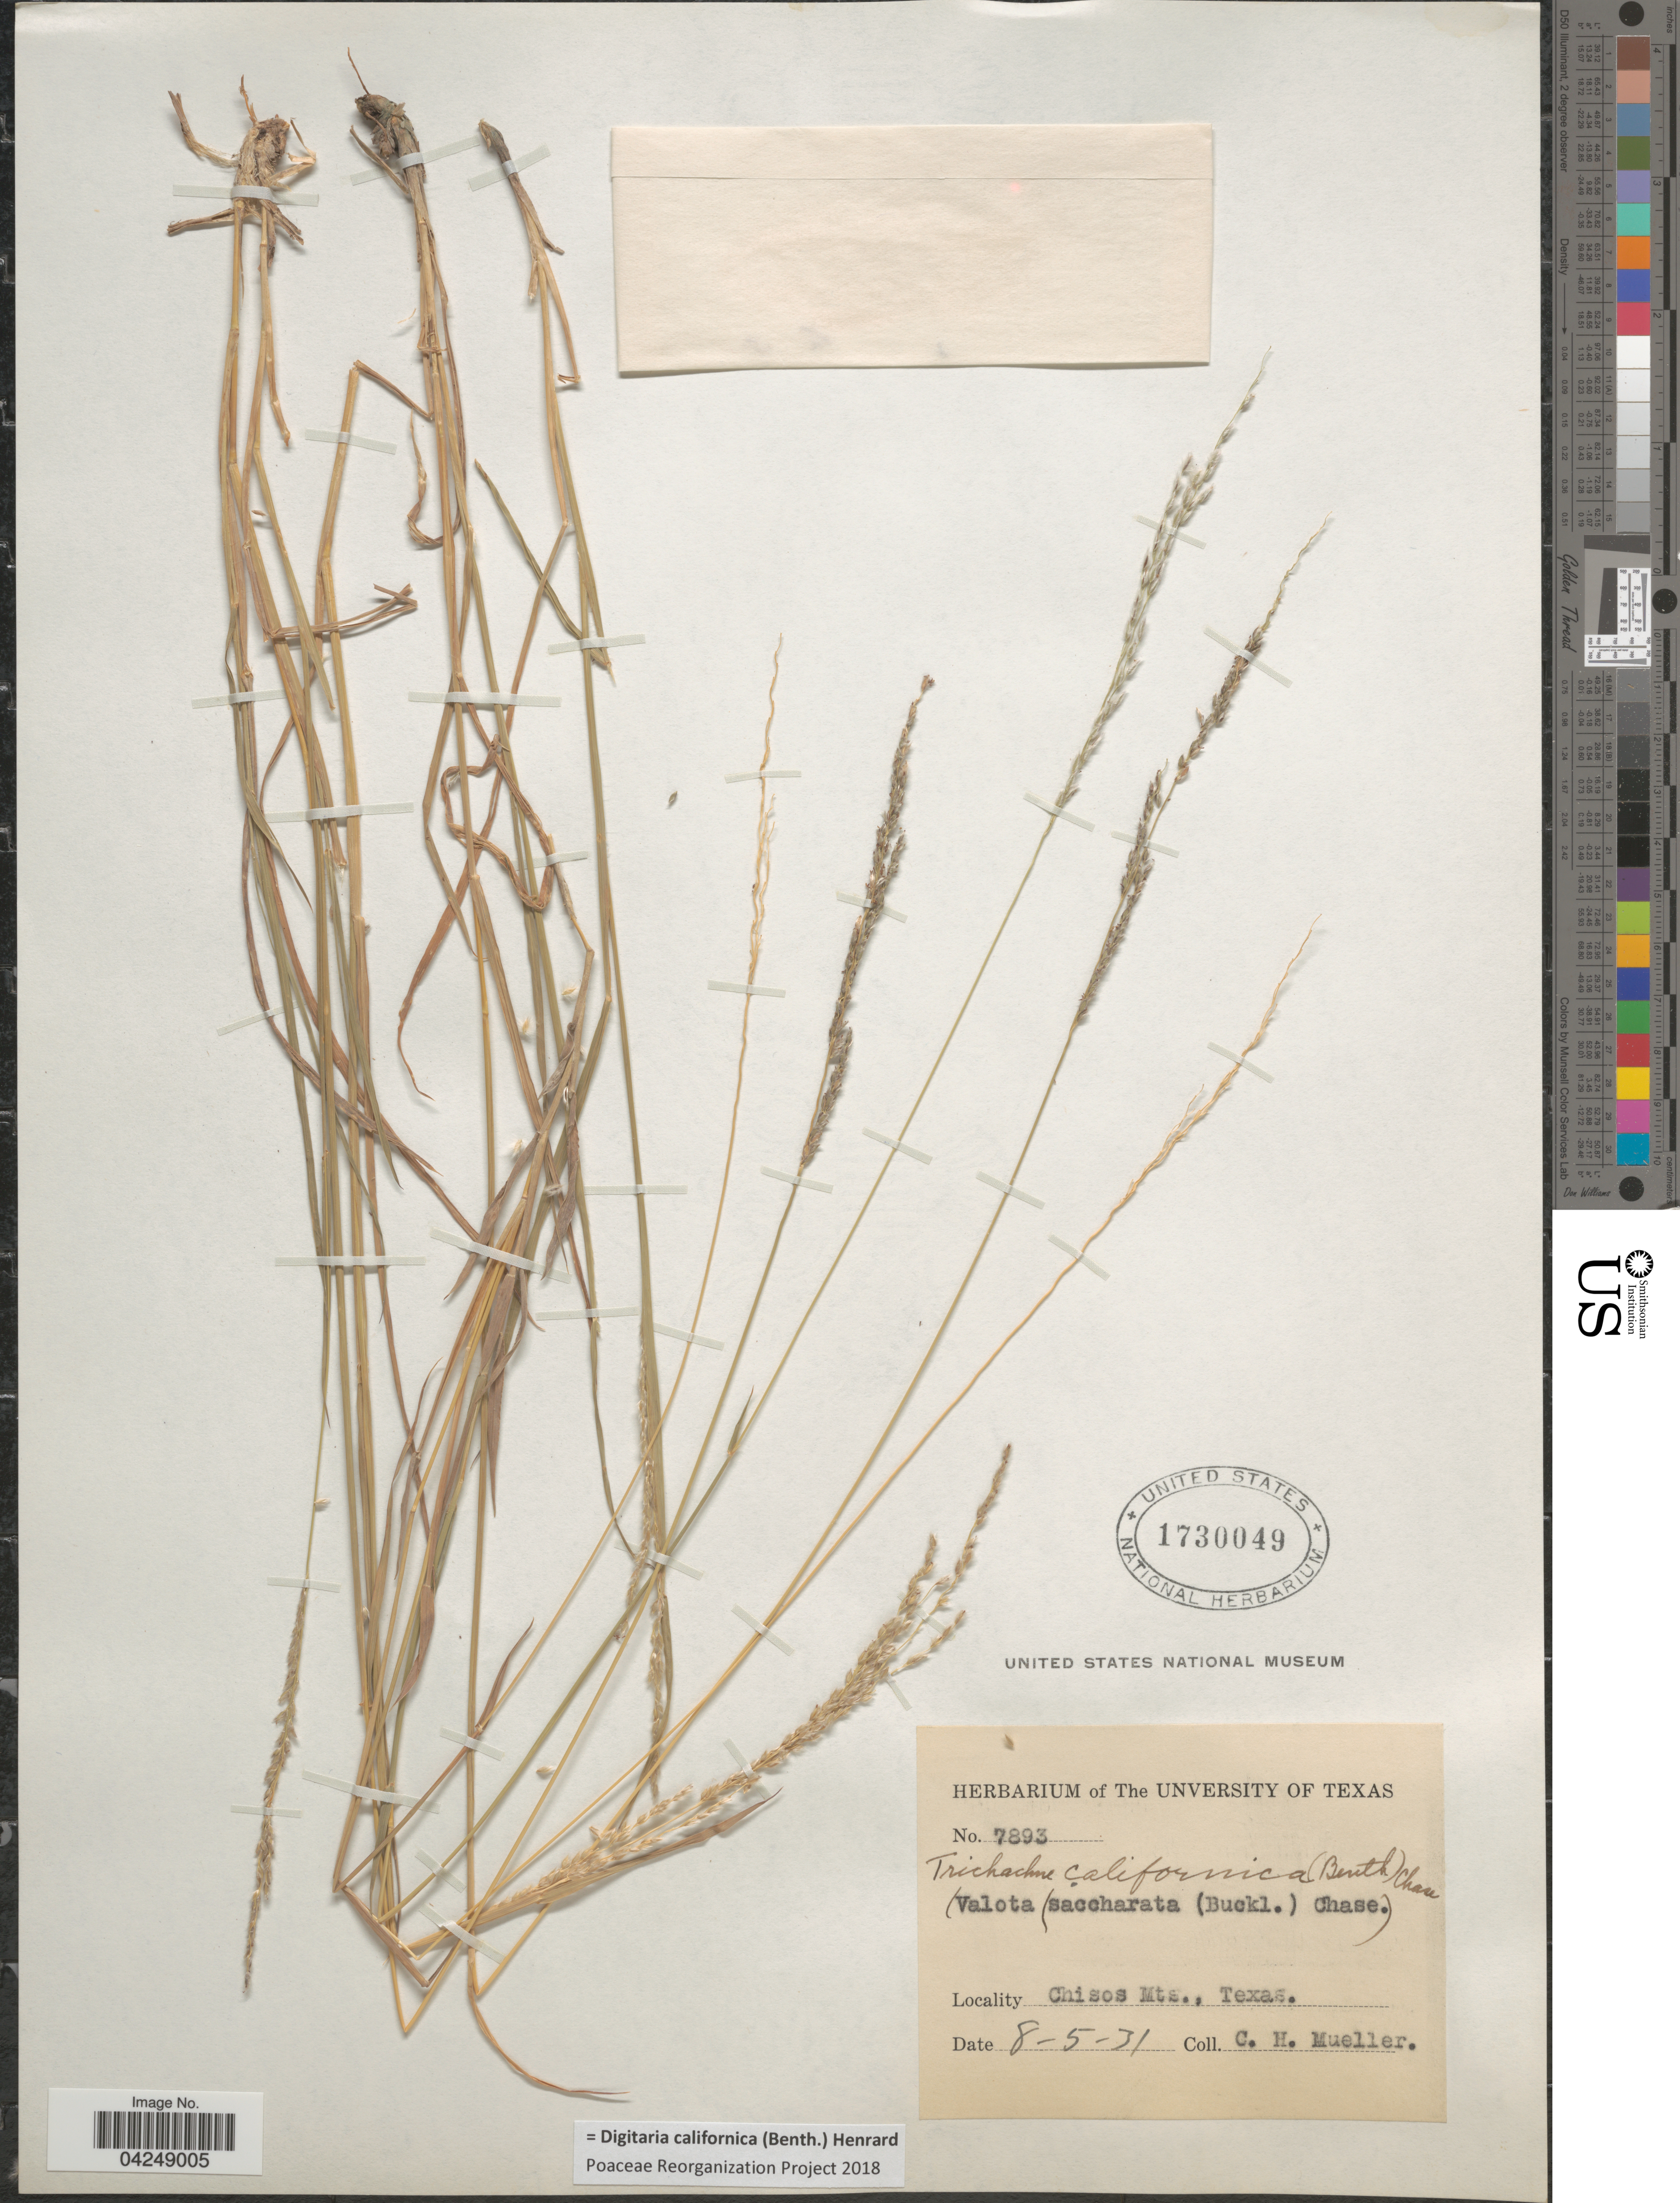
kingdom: Plantae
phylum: Tracheophyta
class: Liliopsida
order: Poales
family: Poaceae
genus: Digitaria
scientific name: Digitaria californica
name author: (Benth.) Henr.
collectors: C. H. Mueller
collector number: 7893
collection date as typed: Transcribed d/m/y: 5/8/31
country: United States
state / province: Texas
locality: Chisos Mts.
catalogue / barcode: US 1730049